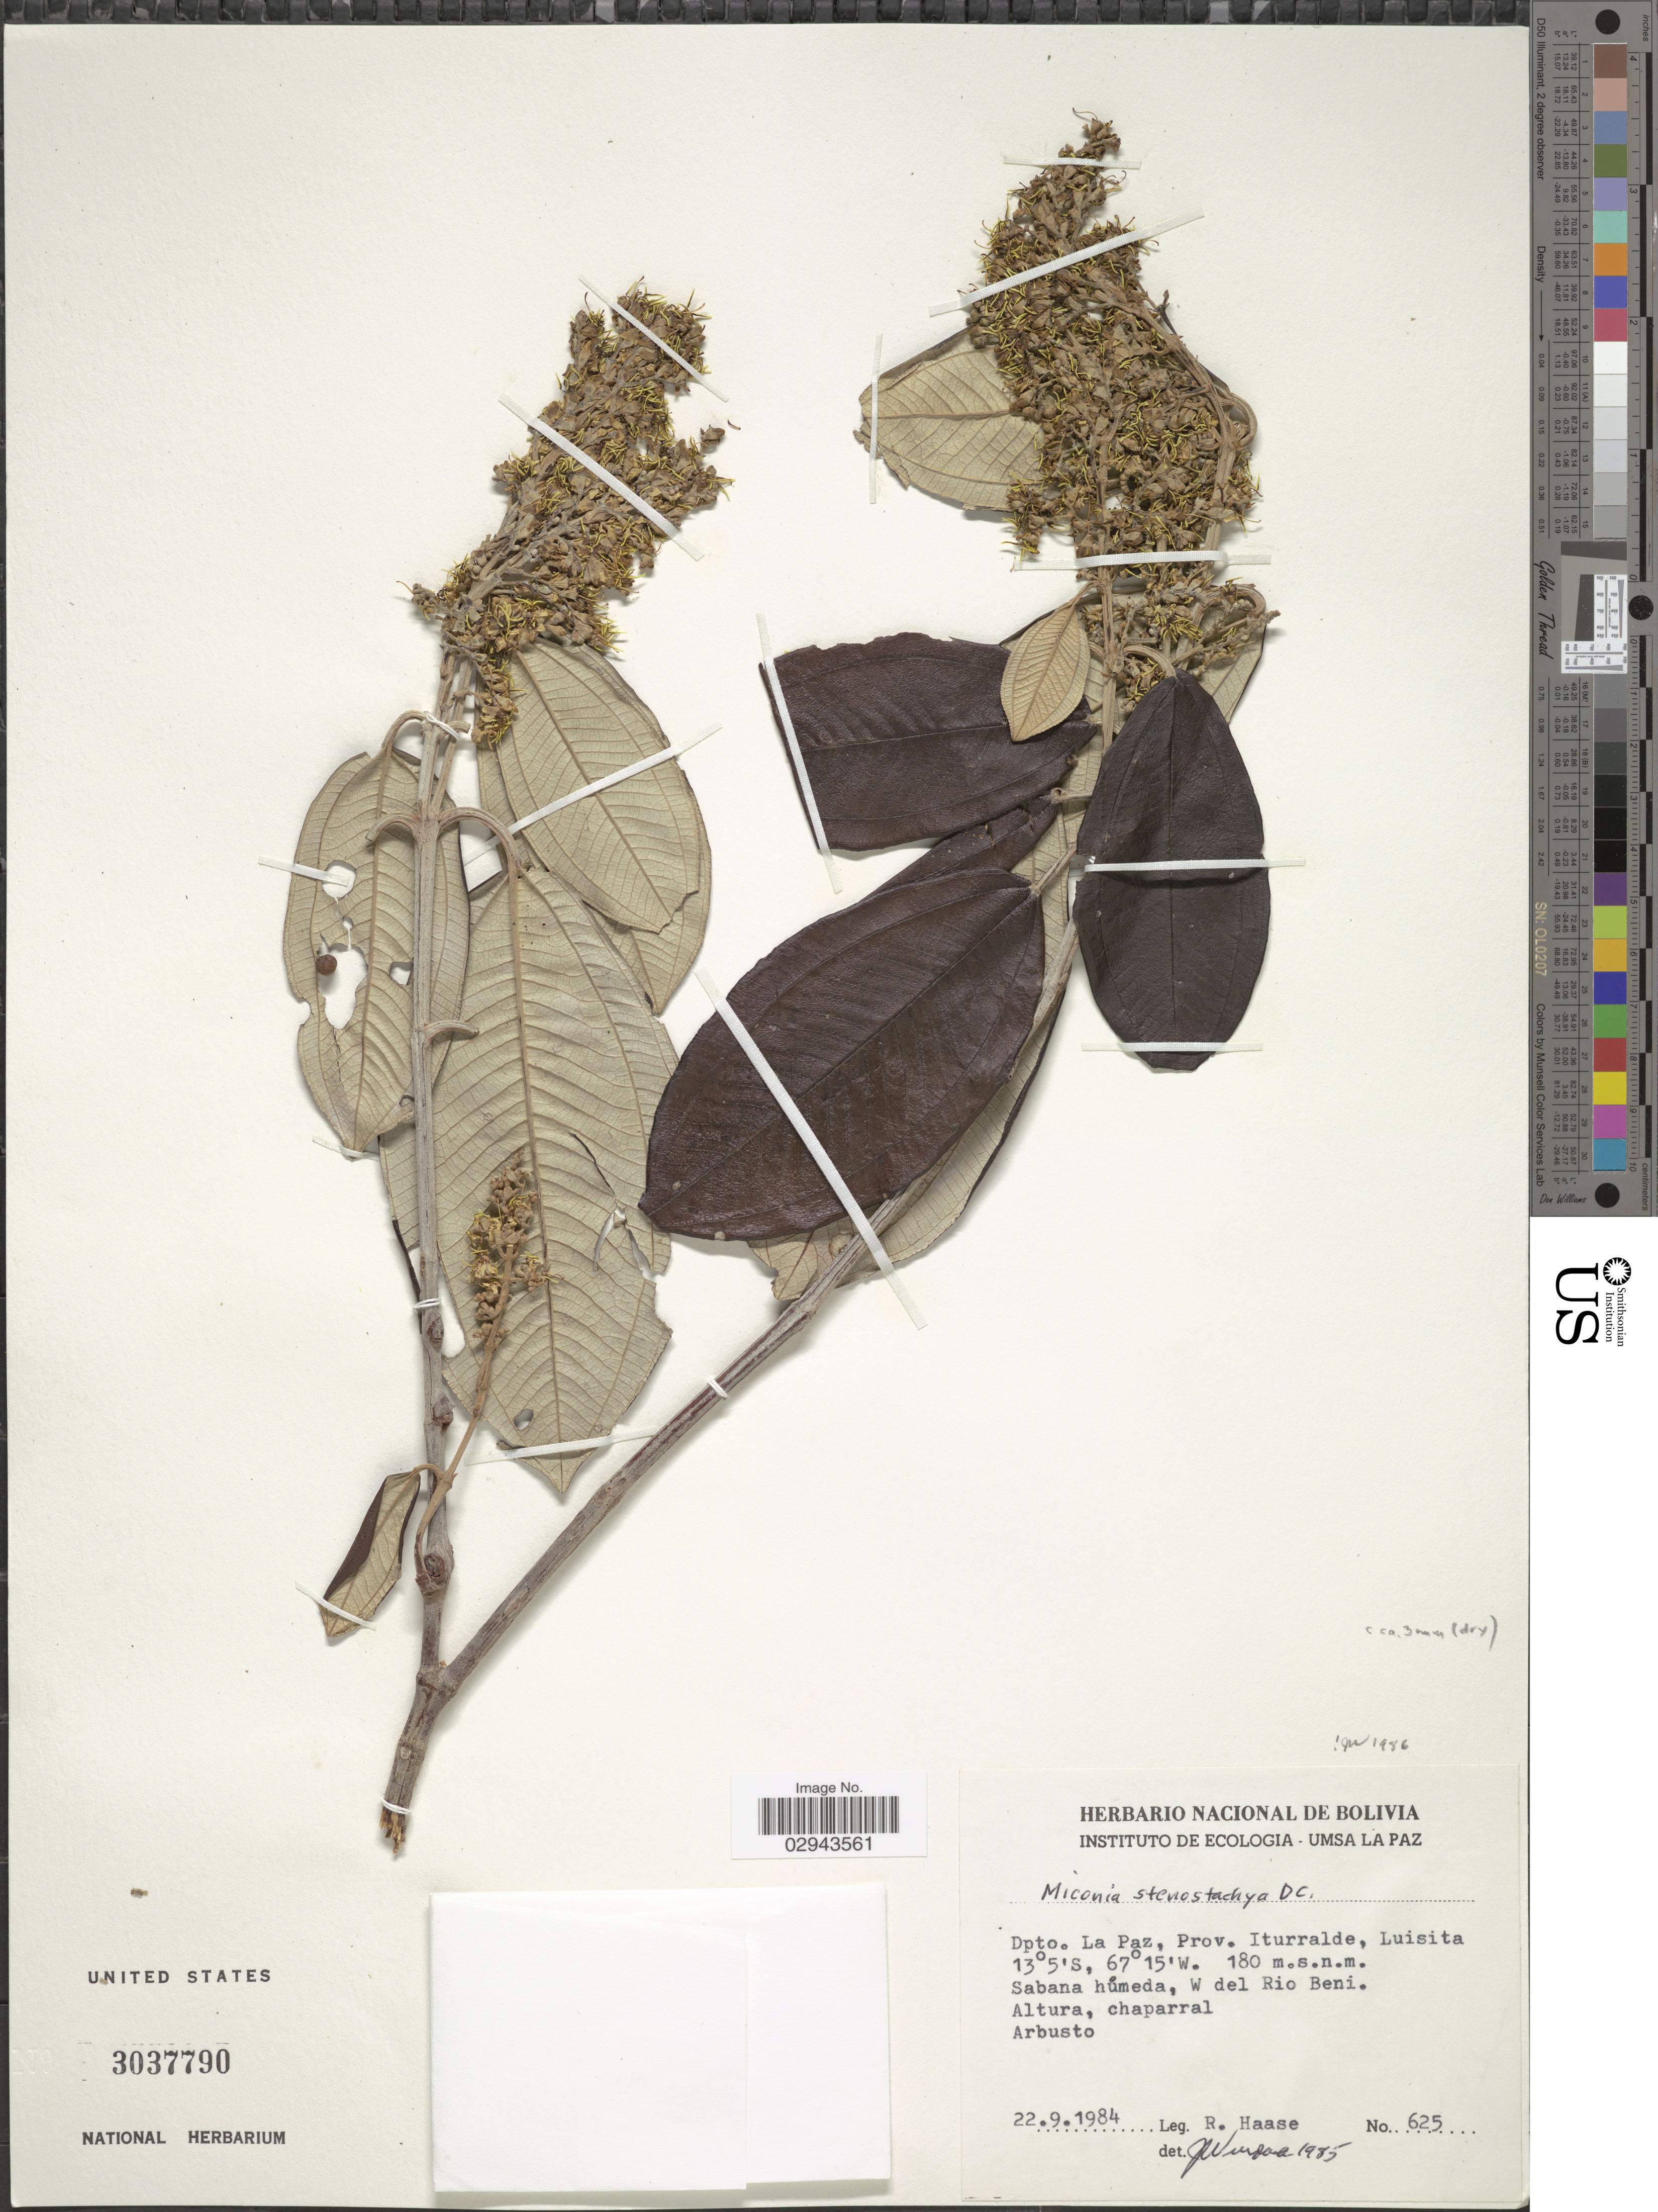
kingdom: Plantae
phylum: Tracheophyta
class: Magnoliopsida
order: Myrtales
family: Melastomataceae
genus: Miconia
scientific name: Miconia stenostachya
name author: DC.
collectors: R. Haase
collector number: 625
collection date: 1984-09-22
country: Bolivia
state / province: La Paz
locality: Dpto. La Paz, Prov. Iturralde, Luisita. W del Rio Beni.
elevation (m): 180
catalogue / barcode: US 3037790